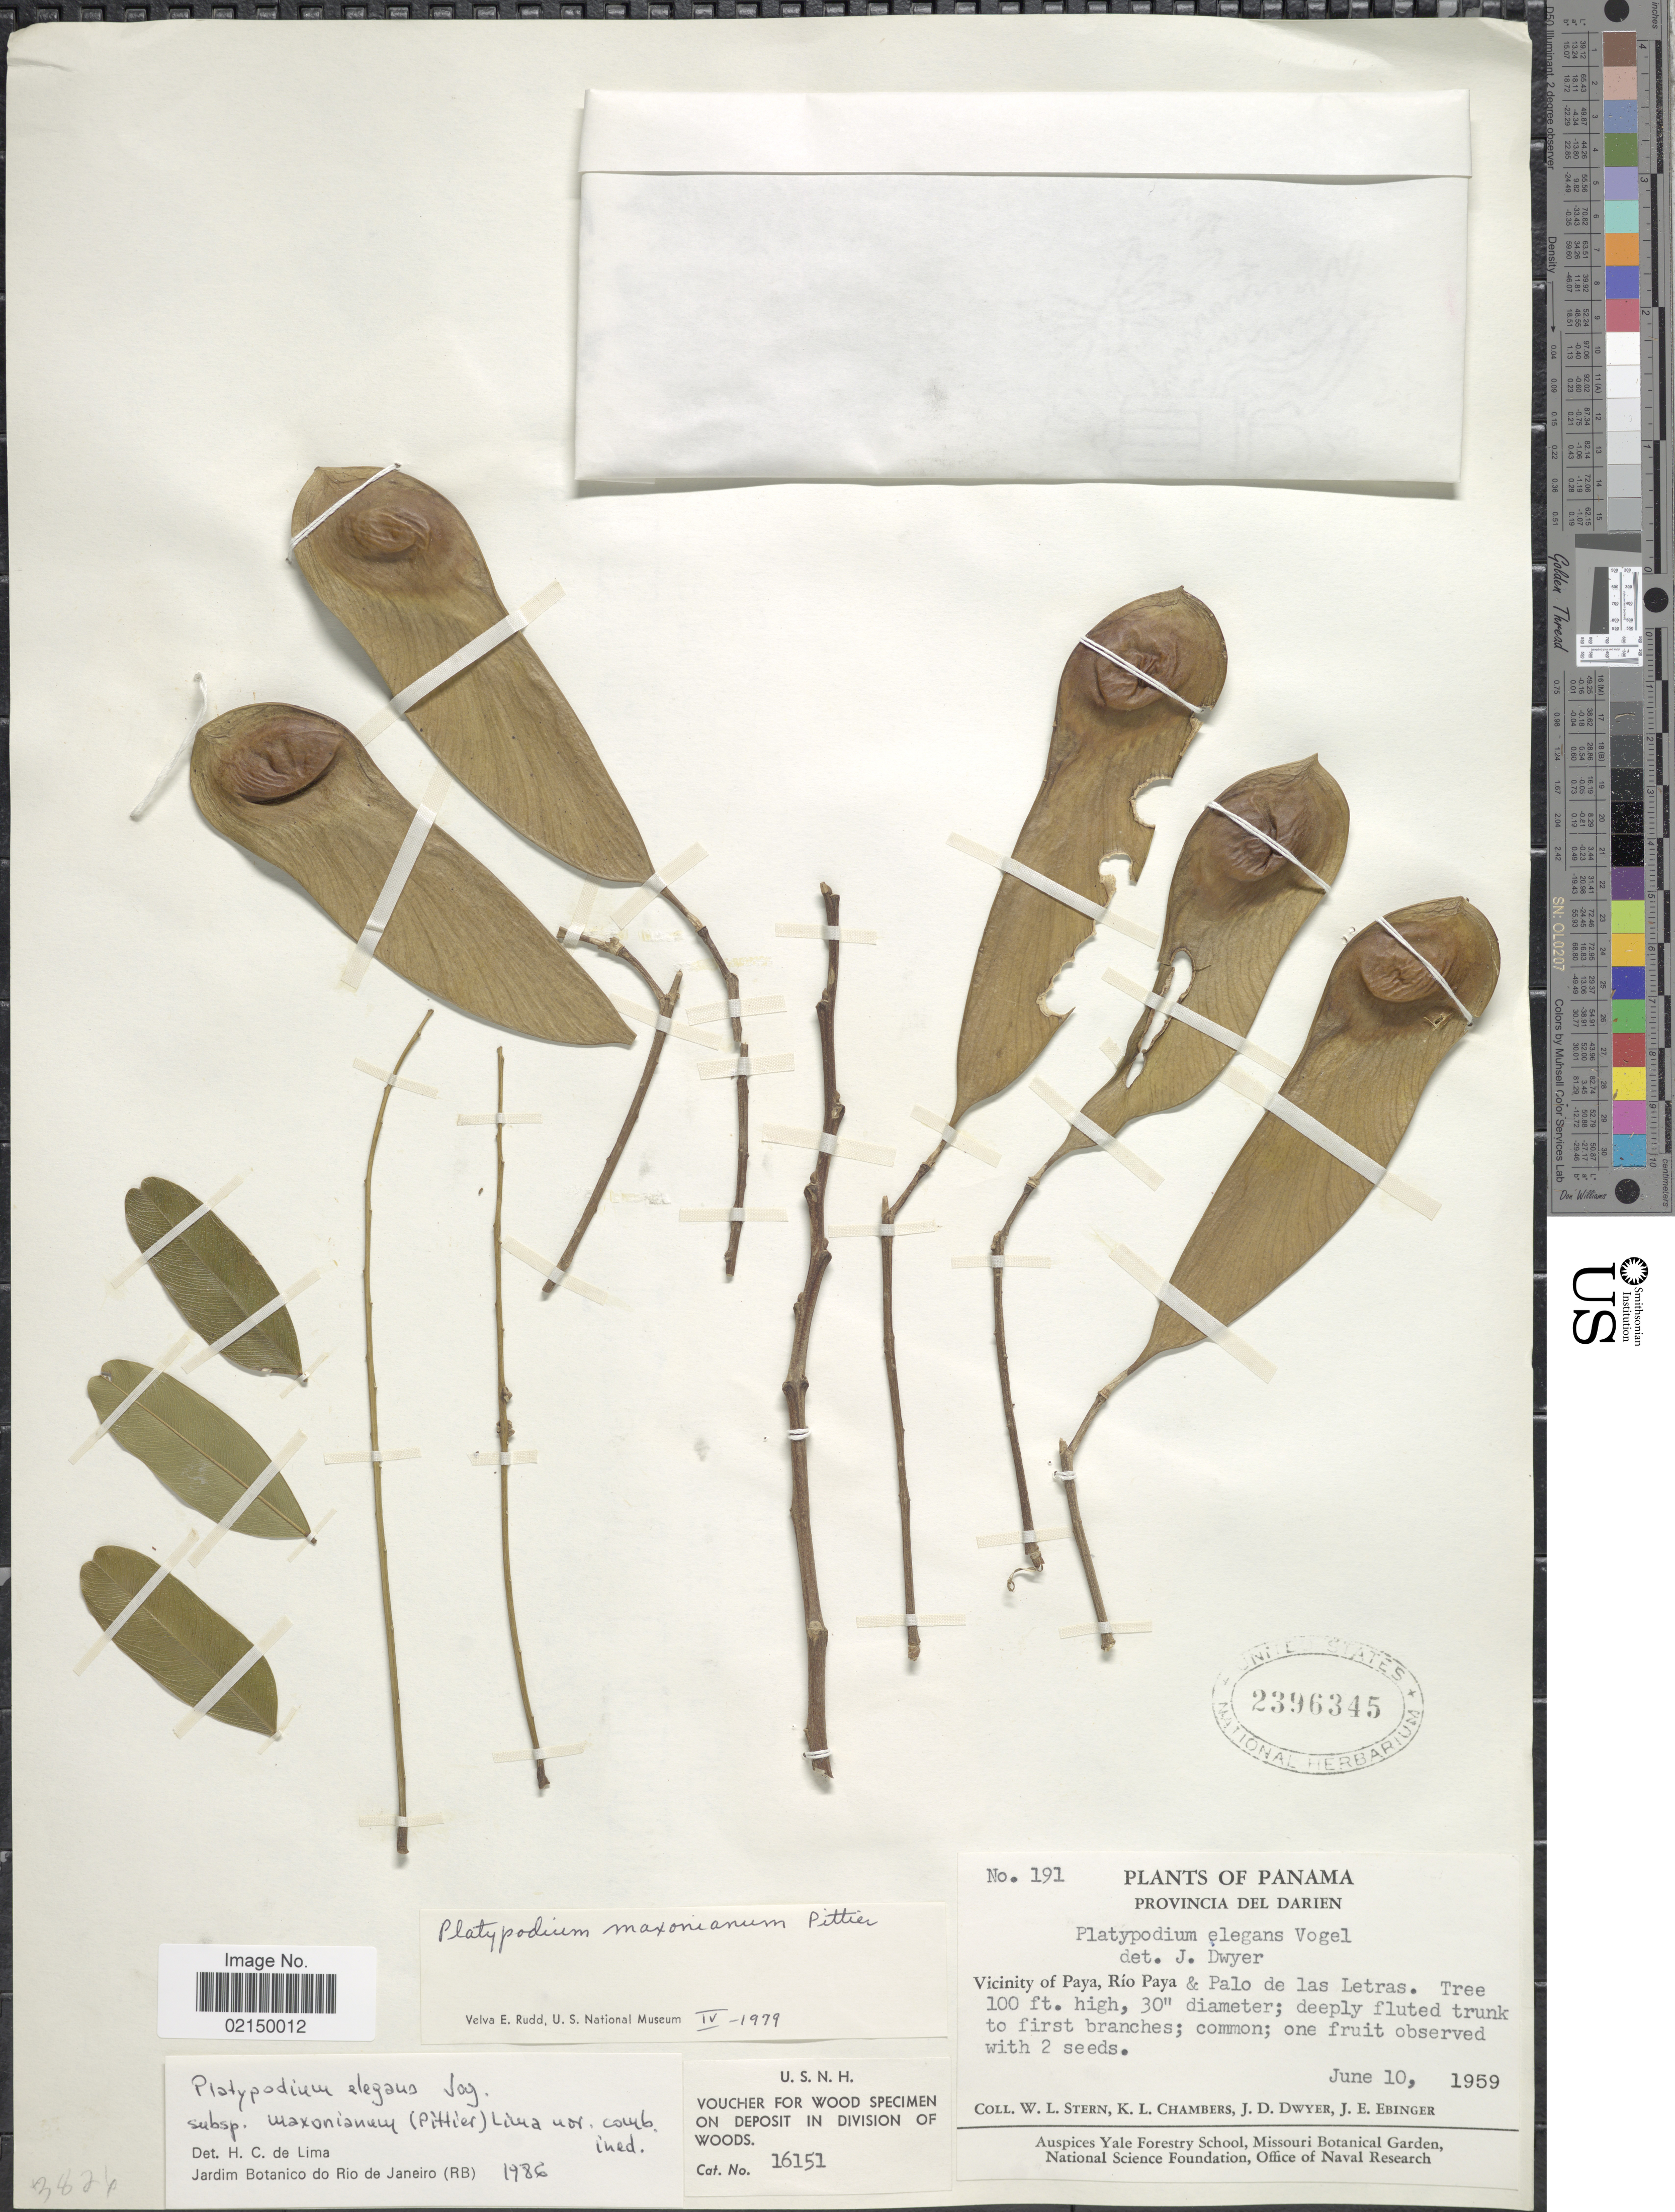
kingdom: Plantae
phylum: Tracheophyta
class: Magnoliopsida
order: Fabales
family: Fabaceae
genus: Platypodium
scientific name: Platypodium elegans subsp. maxonianum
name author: (Pittier) H.C. Lima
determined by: Lima, H. C. de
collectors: W. L. Stern, K. Chambers, J. D. Dwyer & J. Ebinger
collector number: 191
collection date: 1959-06-10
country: Panama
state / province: Darién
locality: Vicinity of Paya, Río Paya & Palo de las Letras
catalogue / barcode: US 2396345